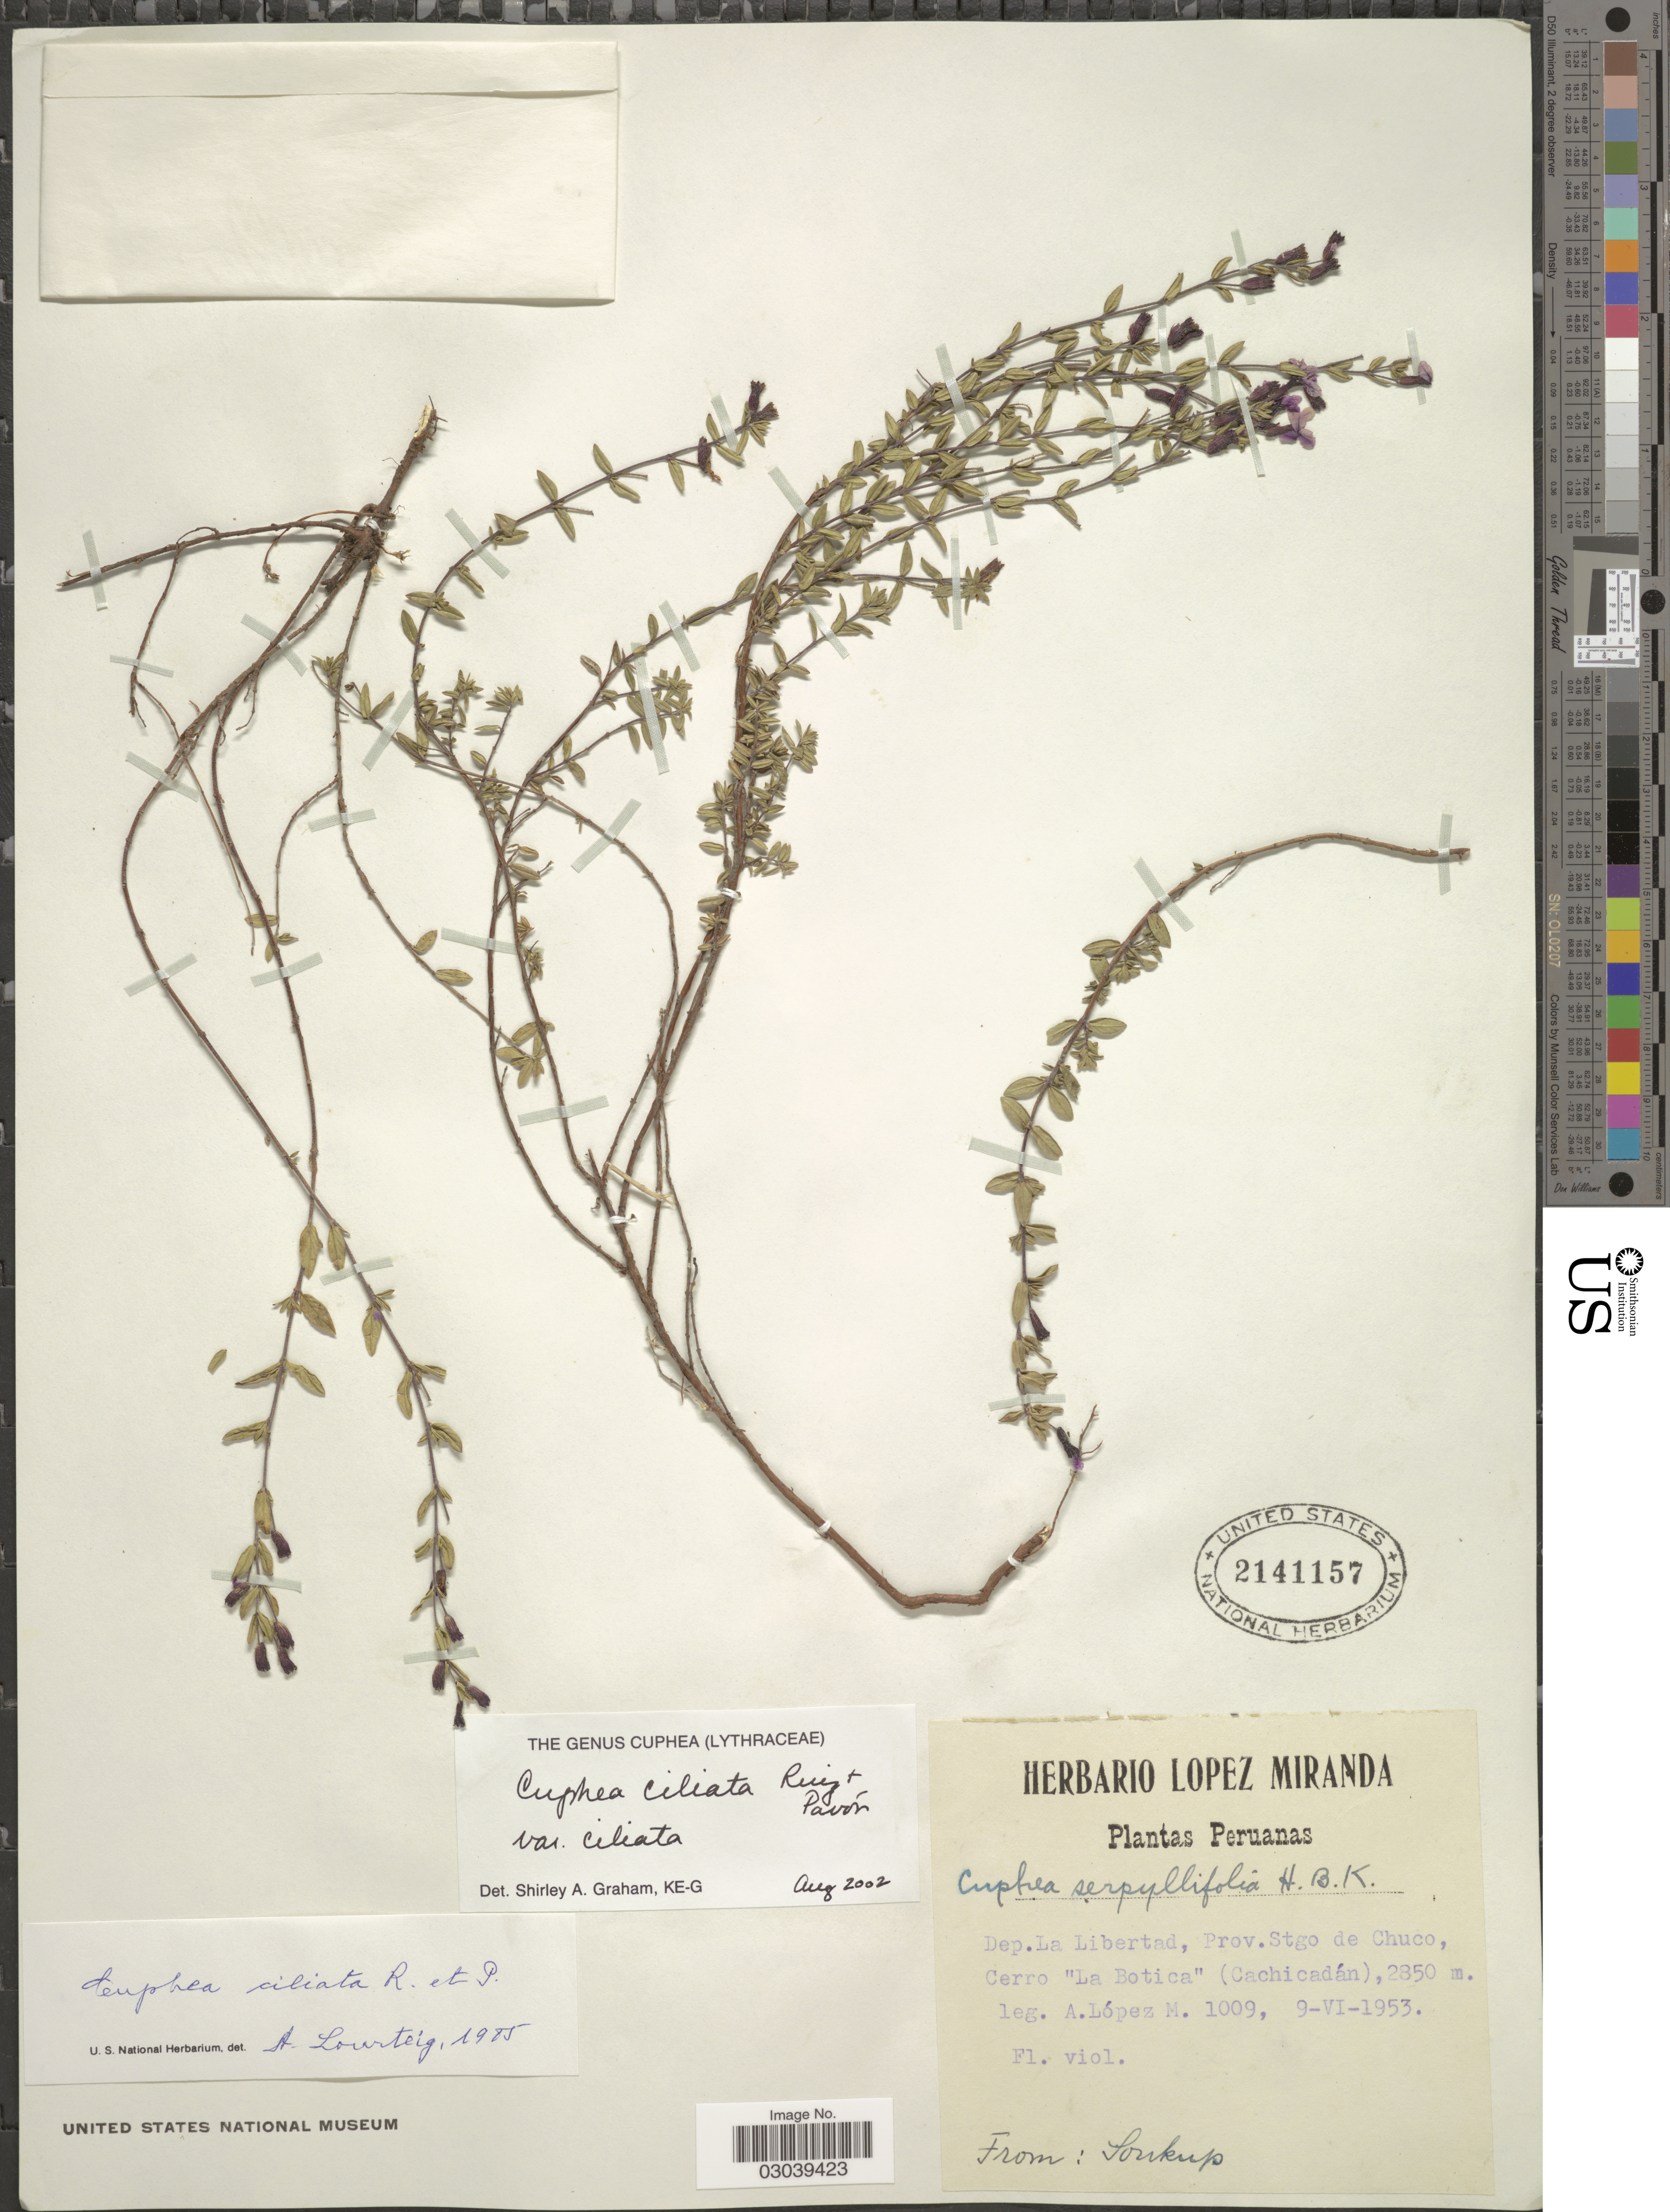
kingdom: Plantae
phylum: Tracheophyta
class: Magnoliopsida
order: Myrtales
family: Lythraceae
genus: Cuphea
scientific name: Cuphea ciliata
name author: Ruiz & Pav.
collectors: A. López M.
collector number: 1009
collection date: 1953-06-09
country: Peru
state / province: La Libertad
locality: Dep. La Libertad, Prov. Stgo de Chuco, Cerro "La Botica" (Cachicadán).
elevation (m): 2850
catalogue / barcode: US 2141157